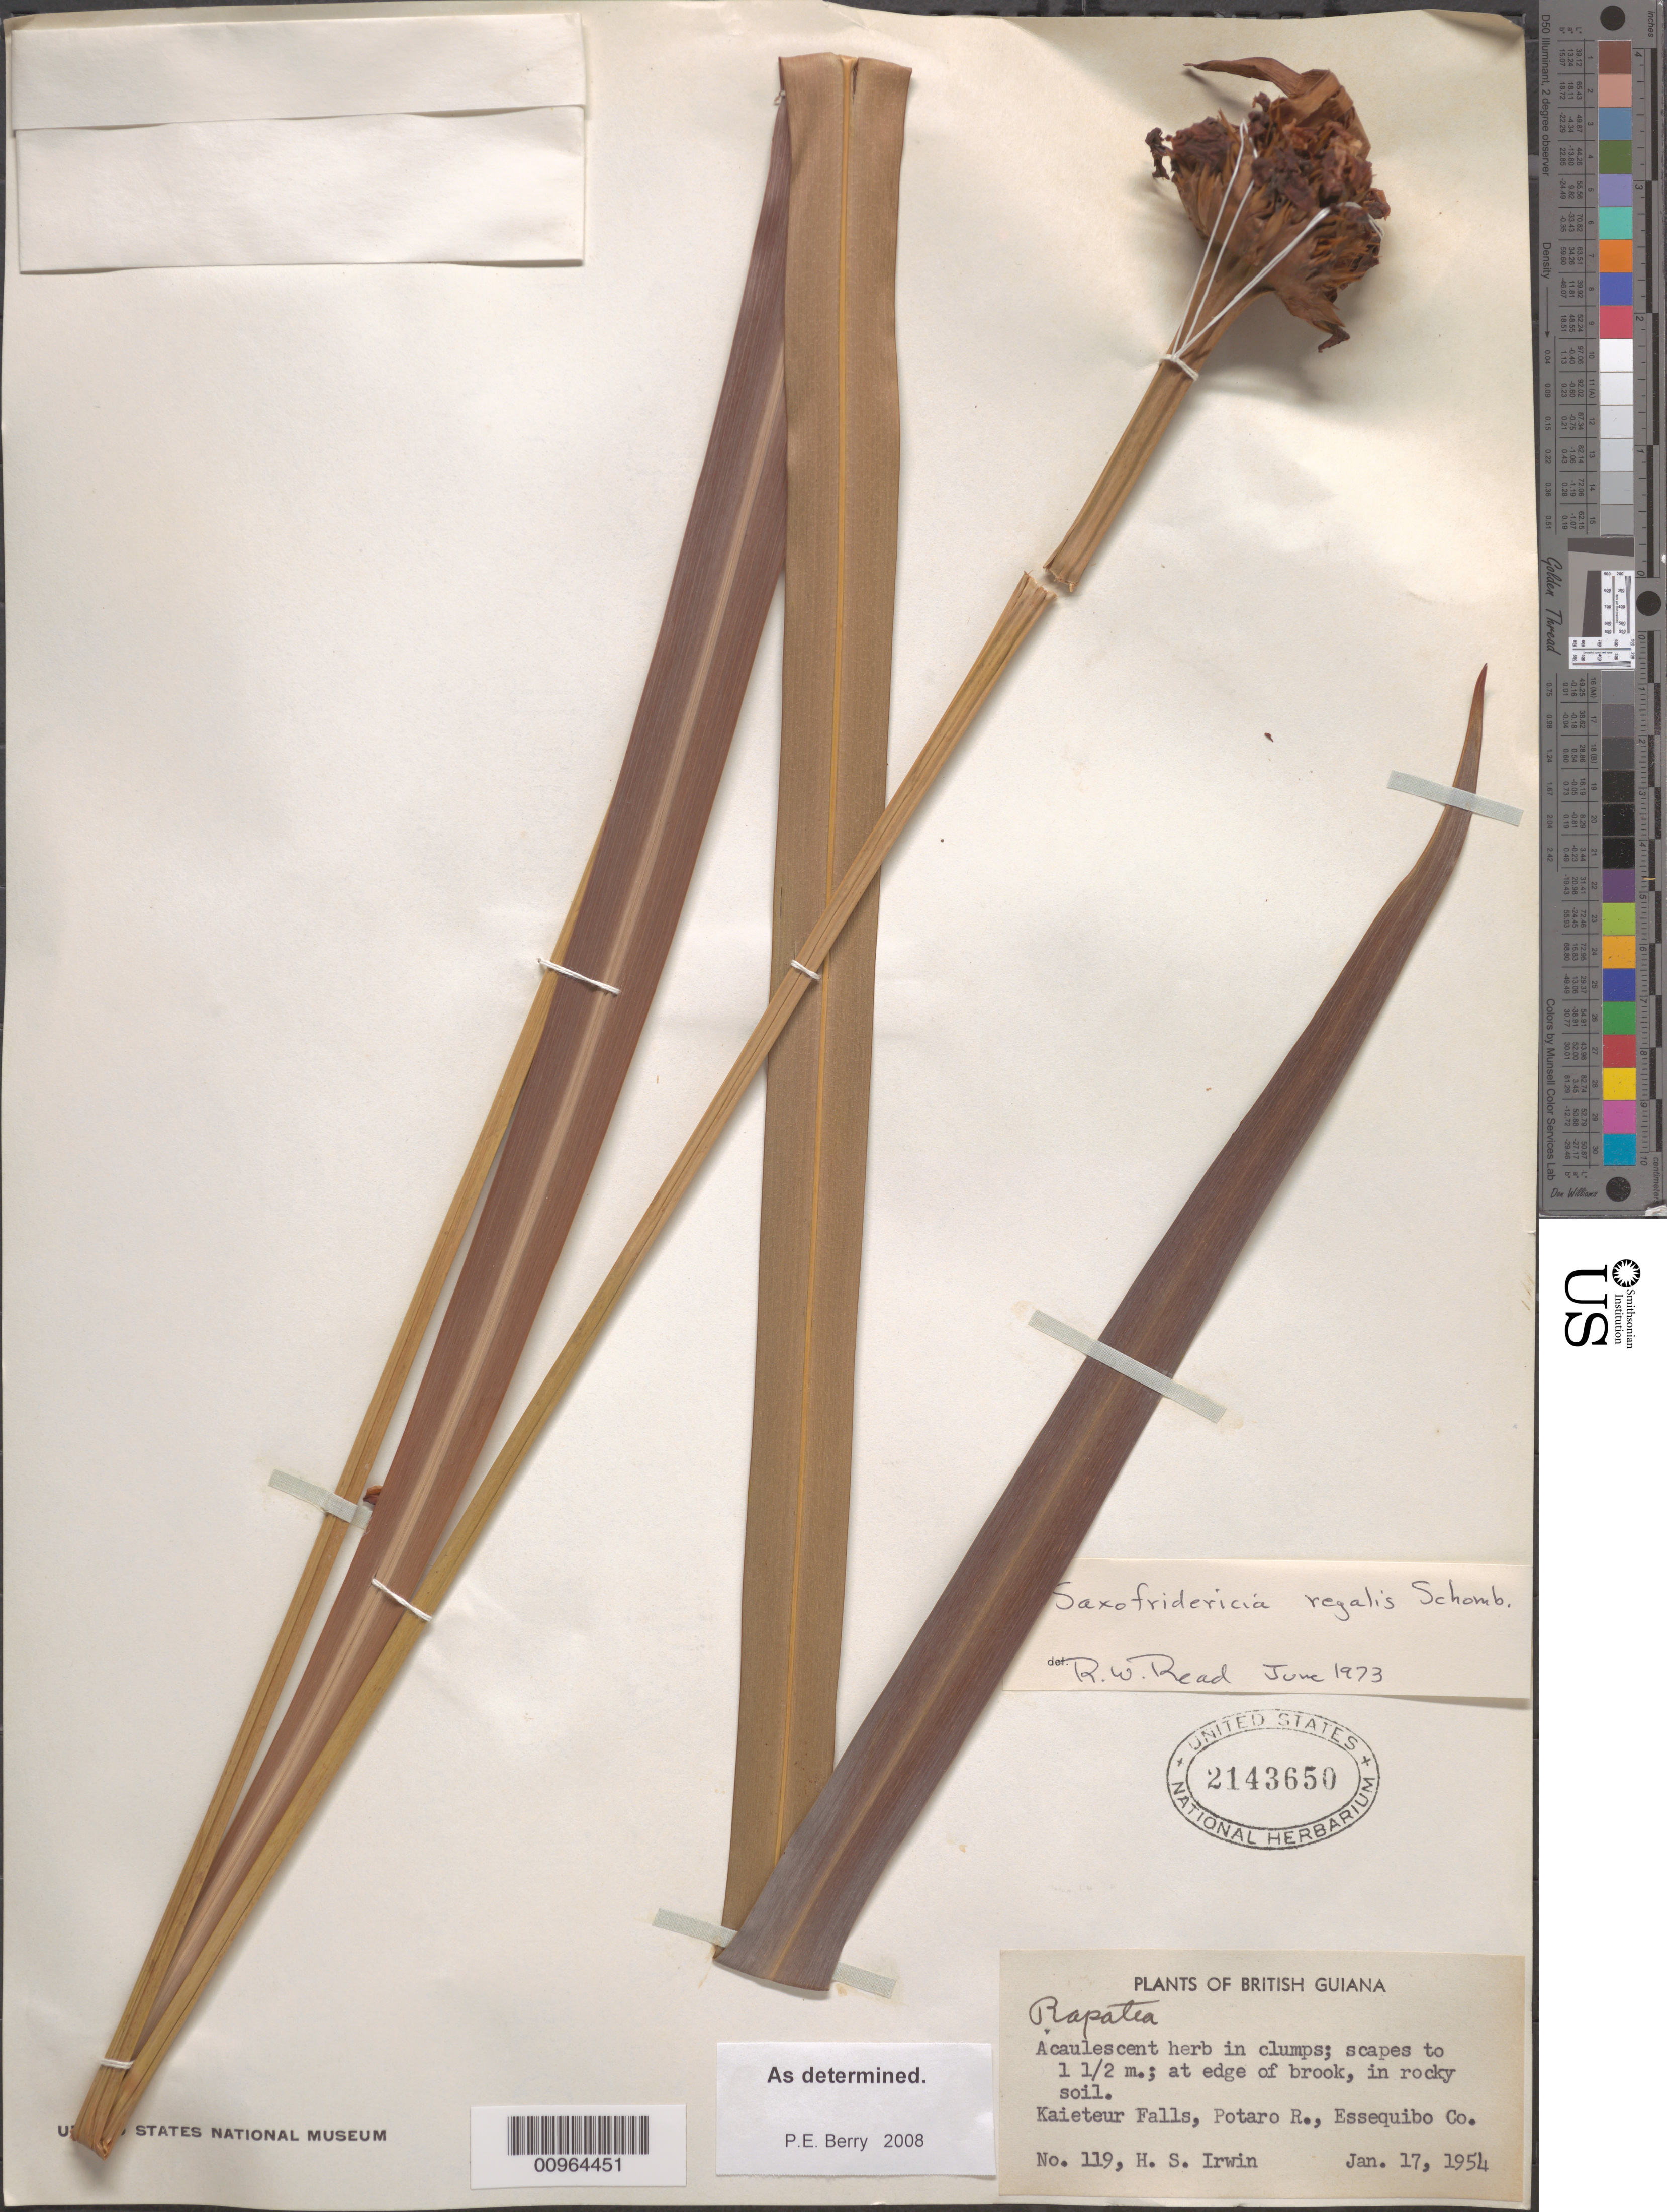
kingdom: Plantae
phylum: Tracheophyta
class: Liliopsida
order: Poales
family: Rapateaceae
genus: Saxofridericia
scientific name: Saxofridericia regalis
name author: R.H. Schomb.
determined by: Berry, P. E., (WIS), University of Wisconsin - Madison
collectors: H. Irwin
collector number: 119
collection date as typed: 17-Jan-54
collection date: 1954-01-17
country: Guyana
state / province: Potaro-Siparuni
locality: Kaieteur Falls, Potaro R., Essequibo Co.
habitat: Edge of brook, in rocky soil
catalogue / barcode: US 2143650